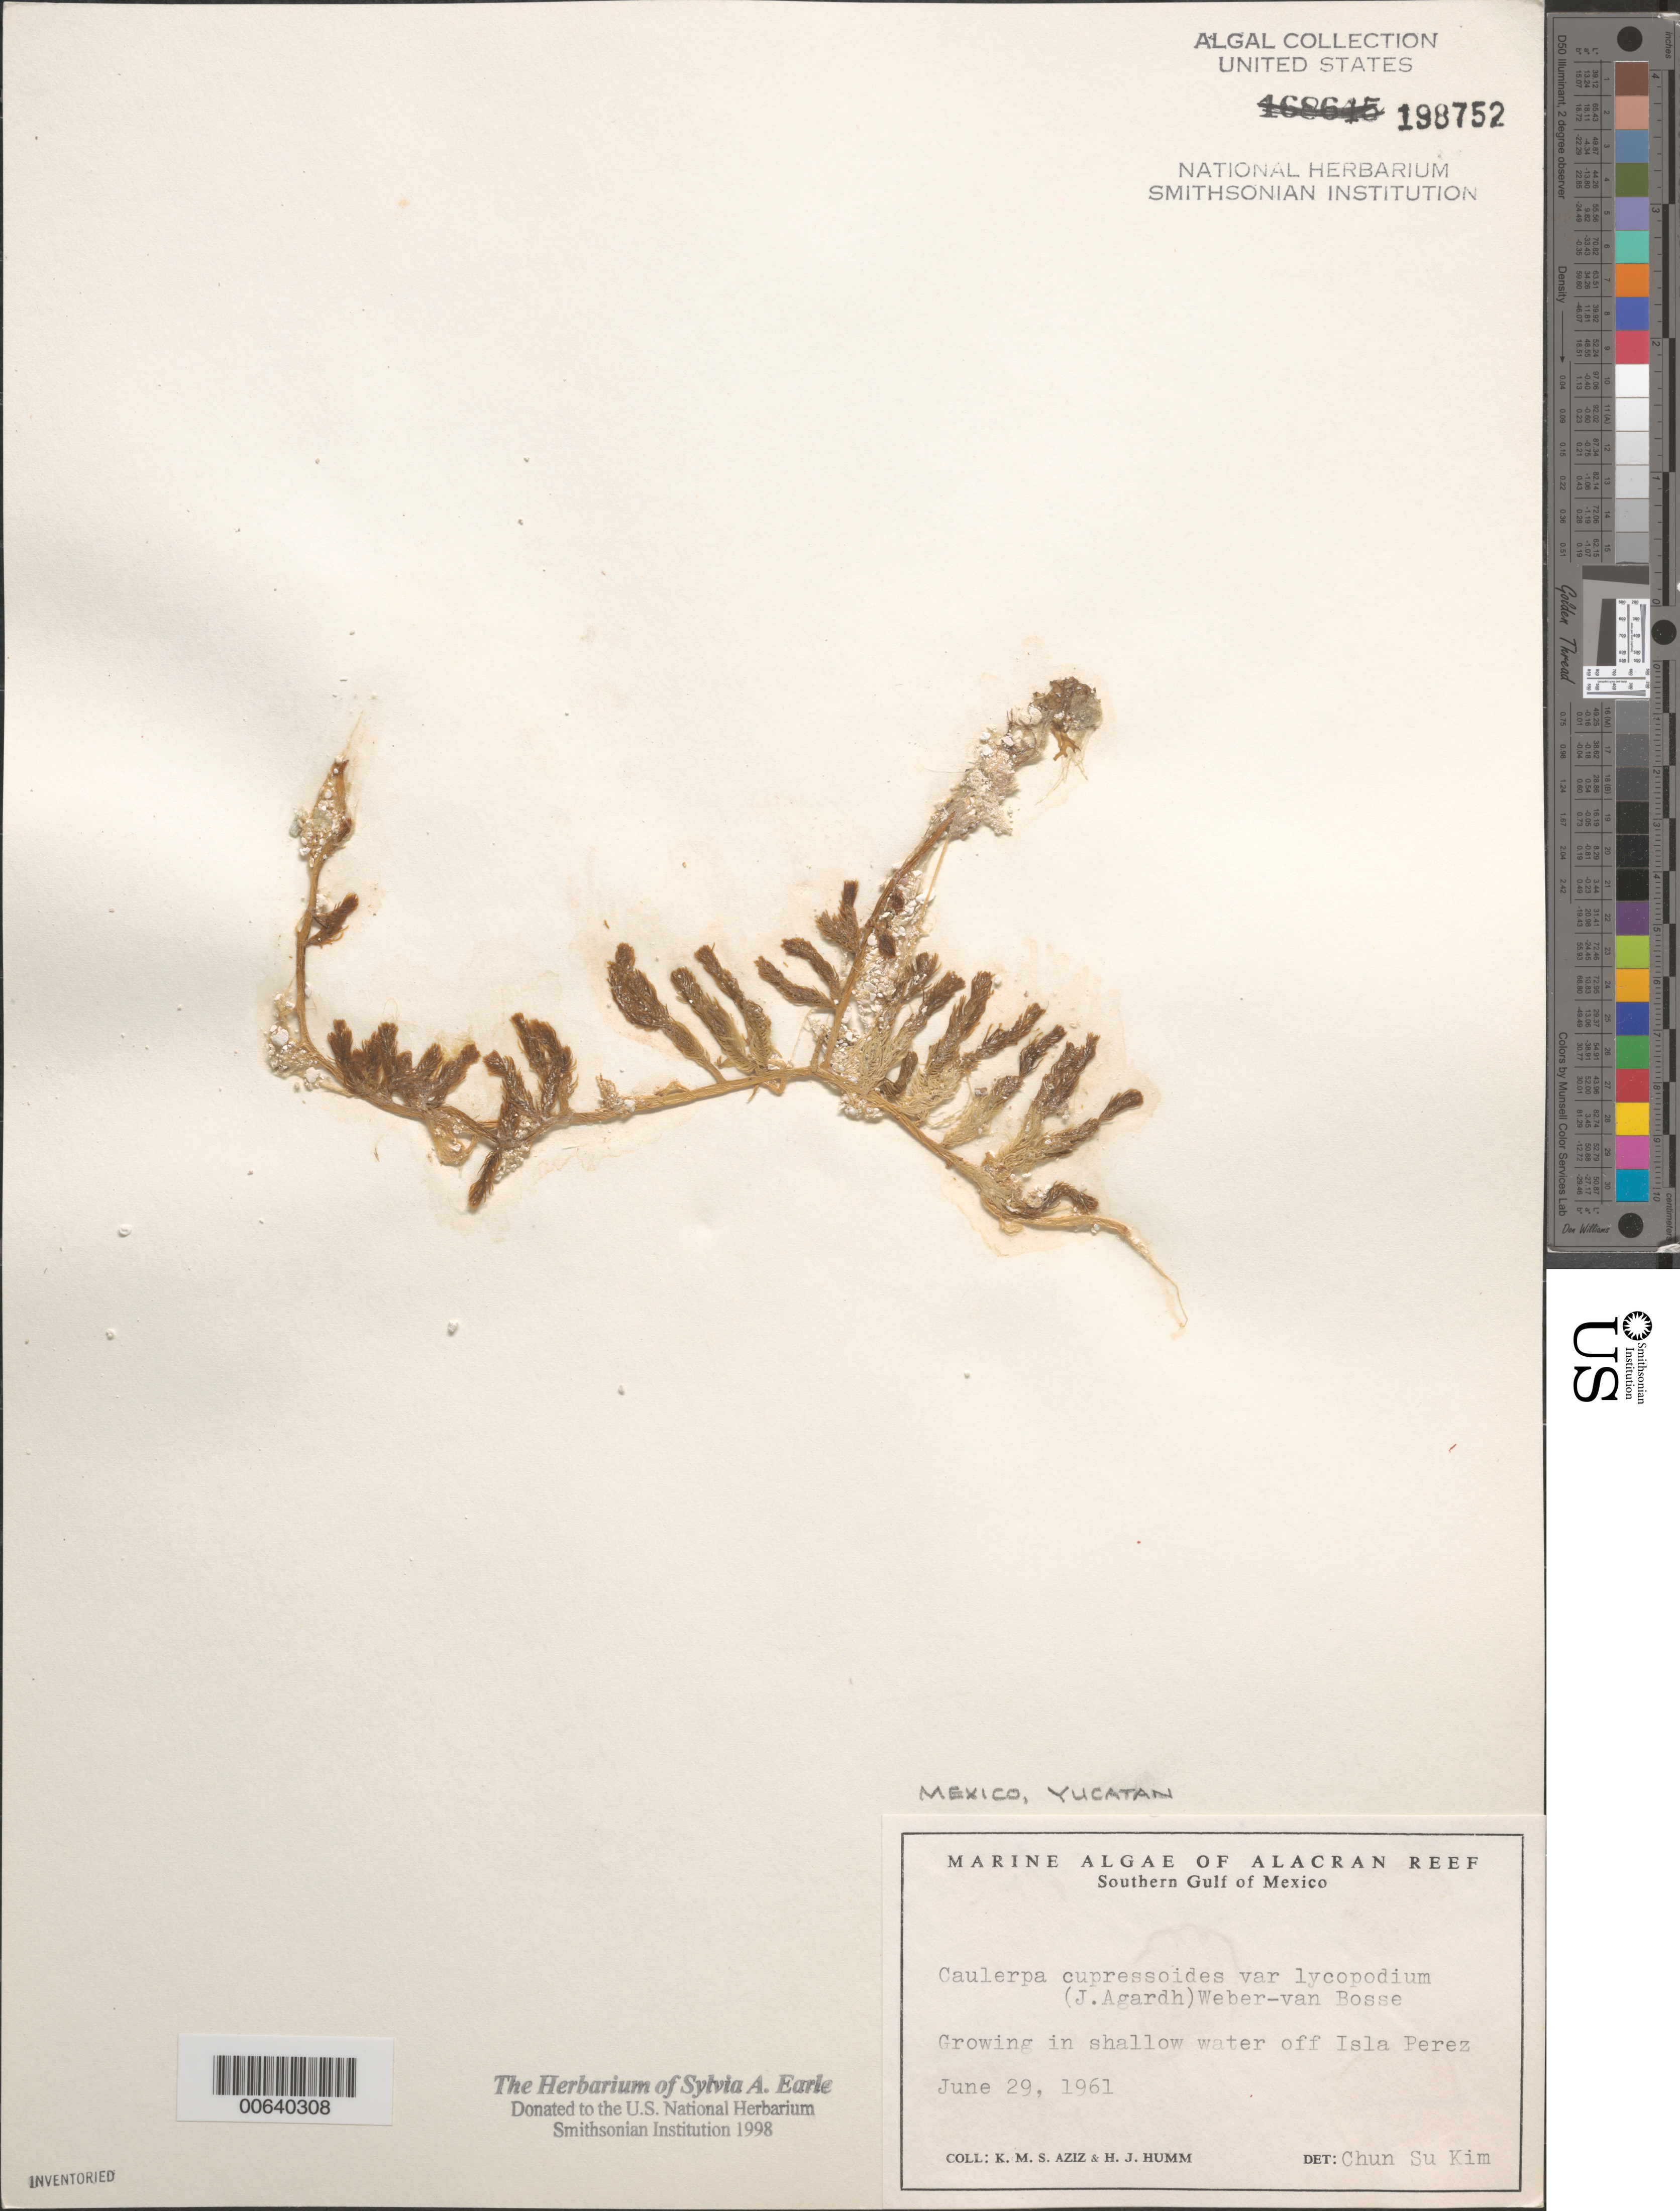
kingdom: Plantae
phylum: Chlorophyta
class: Ulvophyceae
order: Bryopsidales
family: Caulerpaceae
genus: Caulerpa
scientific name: Caulerpa cupressoides var. lycopodium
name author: Weber Bosse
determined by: Kim, Chun Su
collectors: K. M. Aziz & H. J. Humm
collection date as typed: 29 Jun 1961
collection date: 1961-06-29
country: Mexico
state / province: Yucatan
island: Isla Perez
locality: Alacran Reef, off Isla Perez, southern Gulf of Mexico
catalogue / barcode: US 198752